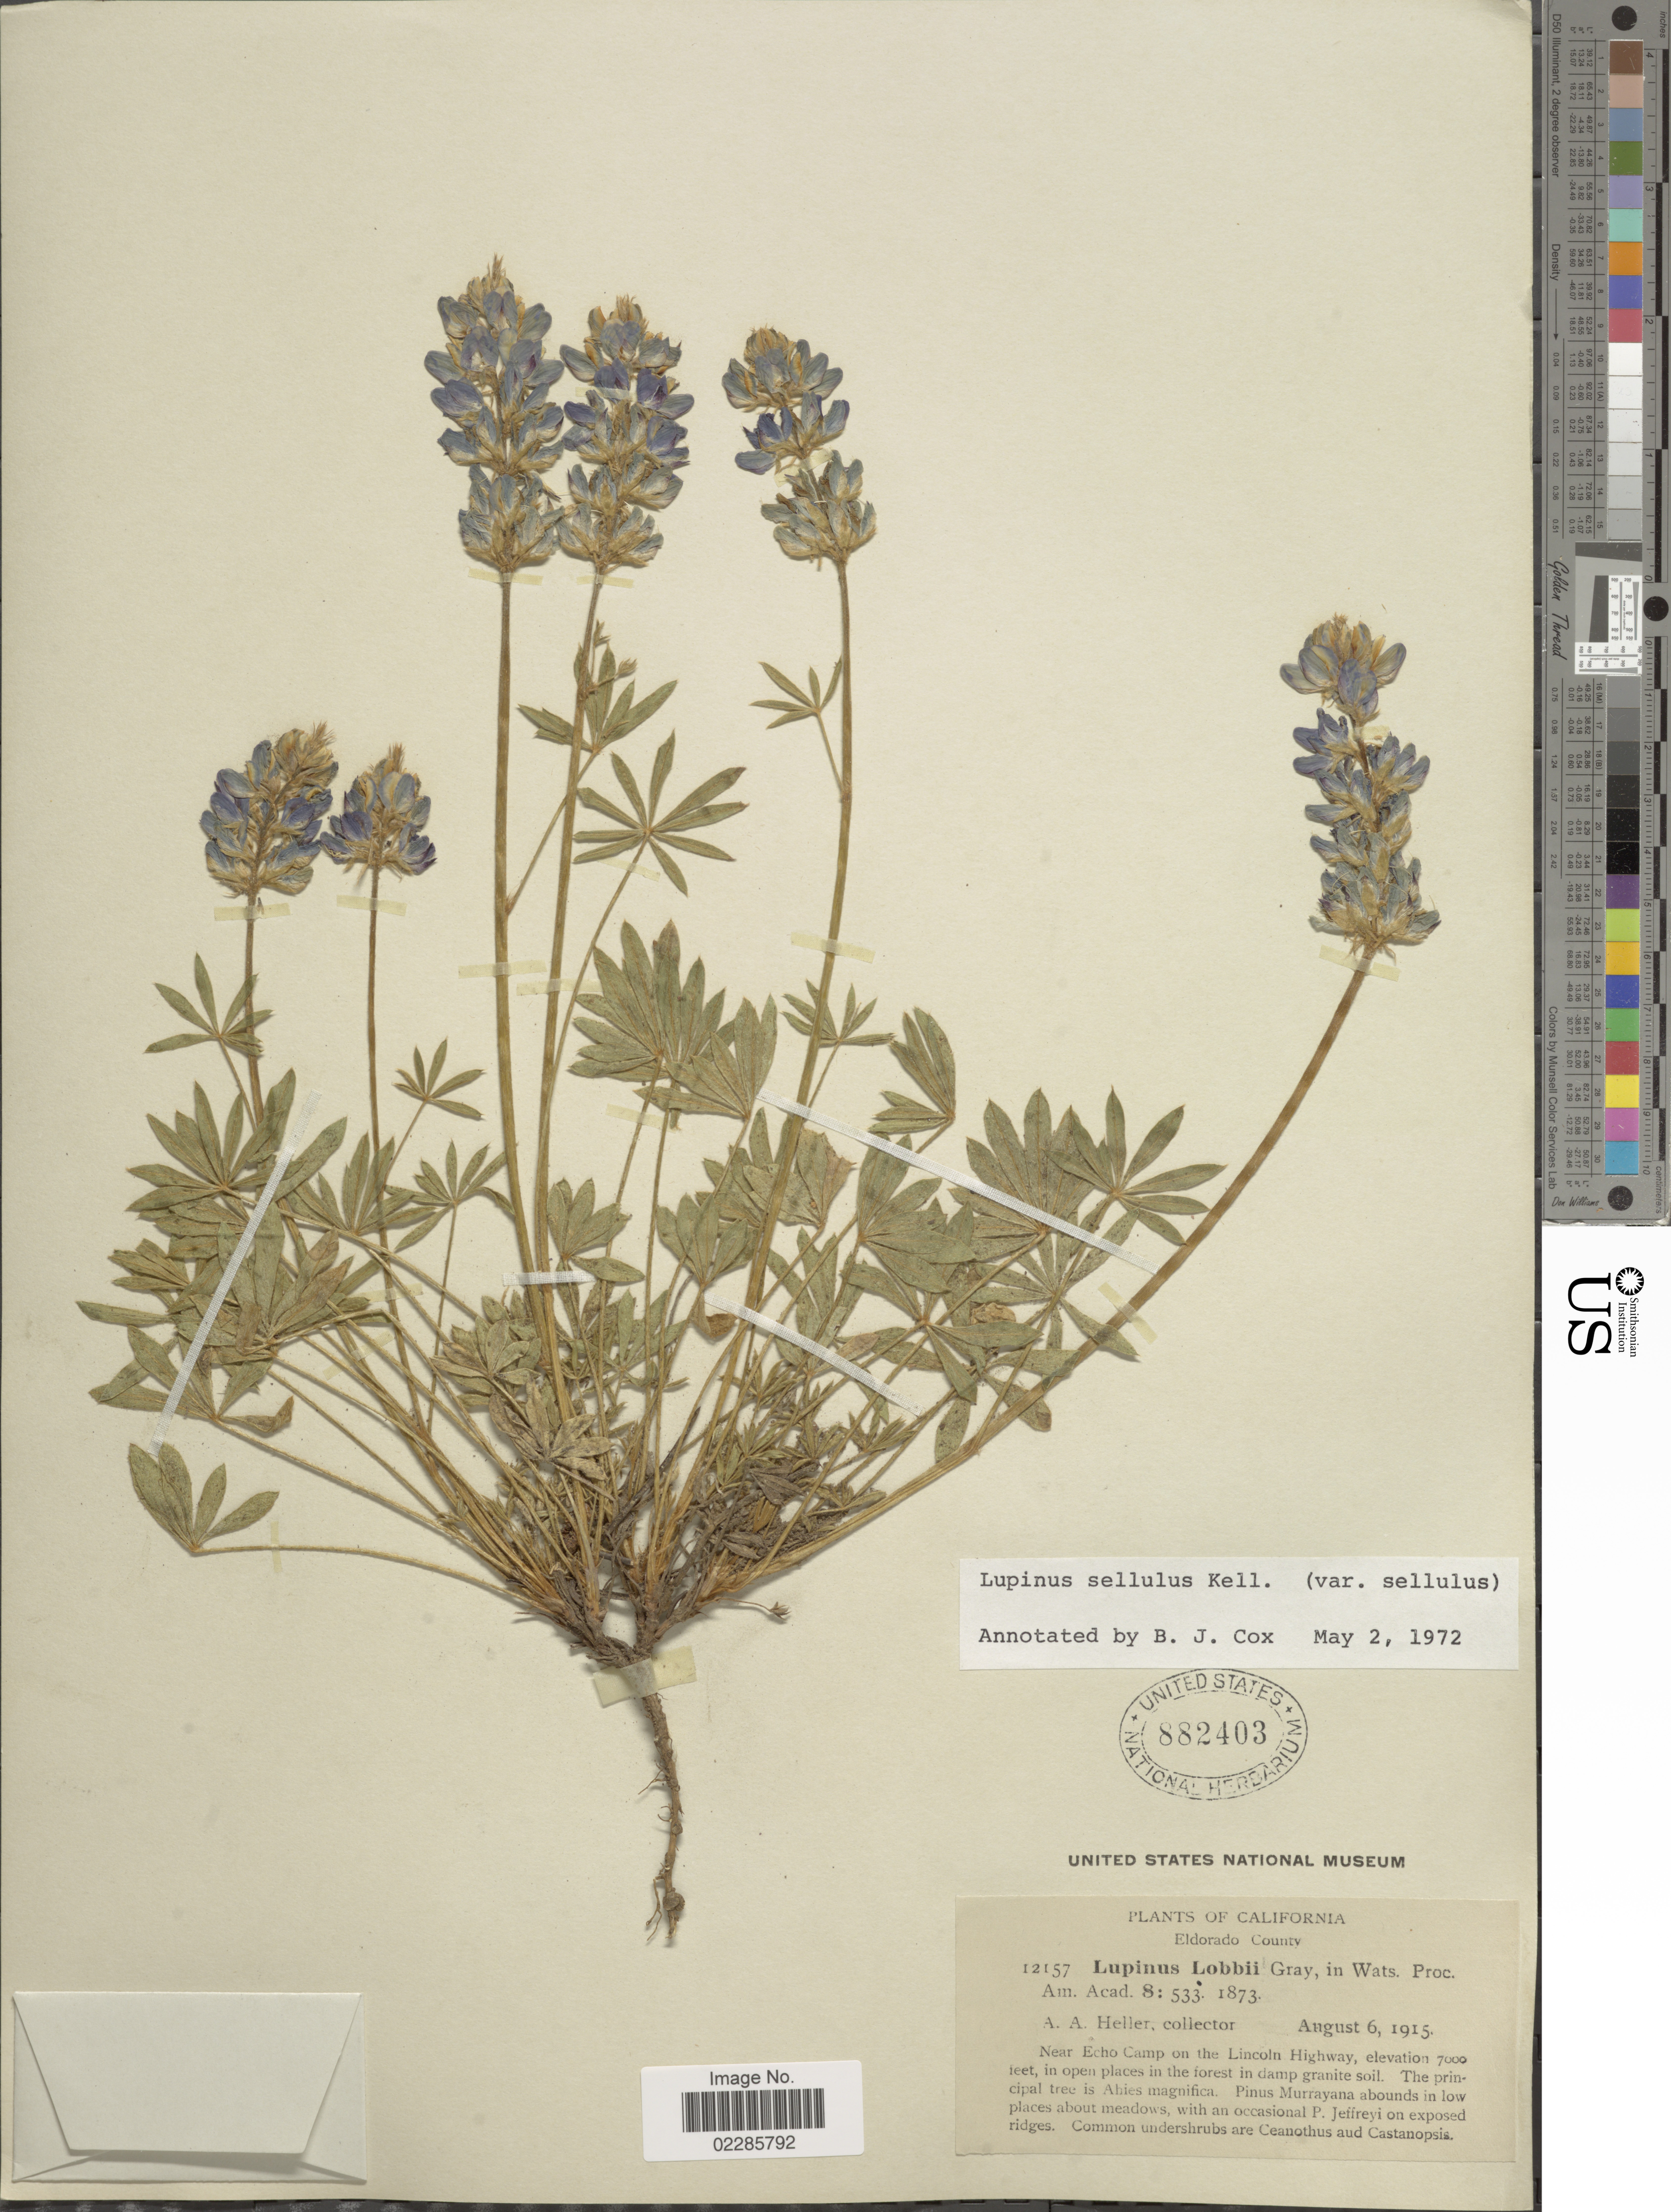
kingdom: Plantae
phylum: Tracheophyta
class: Magnoliopsida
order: Fabales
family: Fabaceae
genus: Lupinus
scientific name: Lupinus sellulus var. sellulus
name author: Kellogg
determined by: Cox, B. J.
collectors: A. A. Heller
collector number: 12157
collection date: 1915-08-06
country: United States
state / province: California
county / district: El Dorado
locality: Eldorado County, Near Echo Camp on the Lincoln Highway, in open places in the forest in damp granite soil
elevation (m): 2134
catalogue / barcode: US 882403